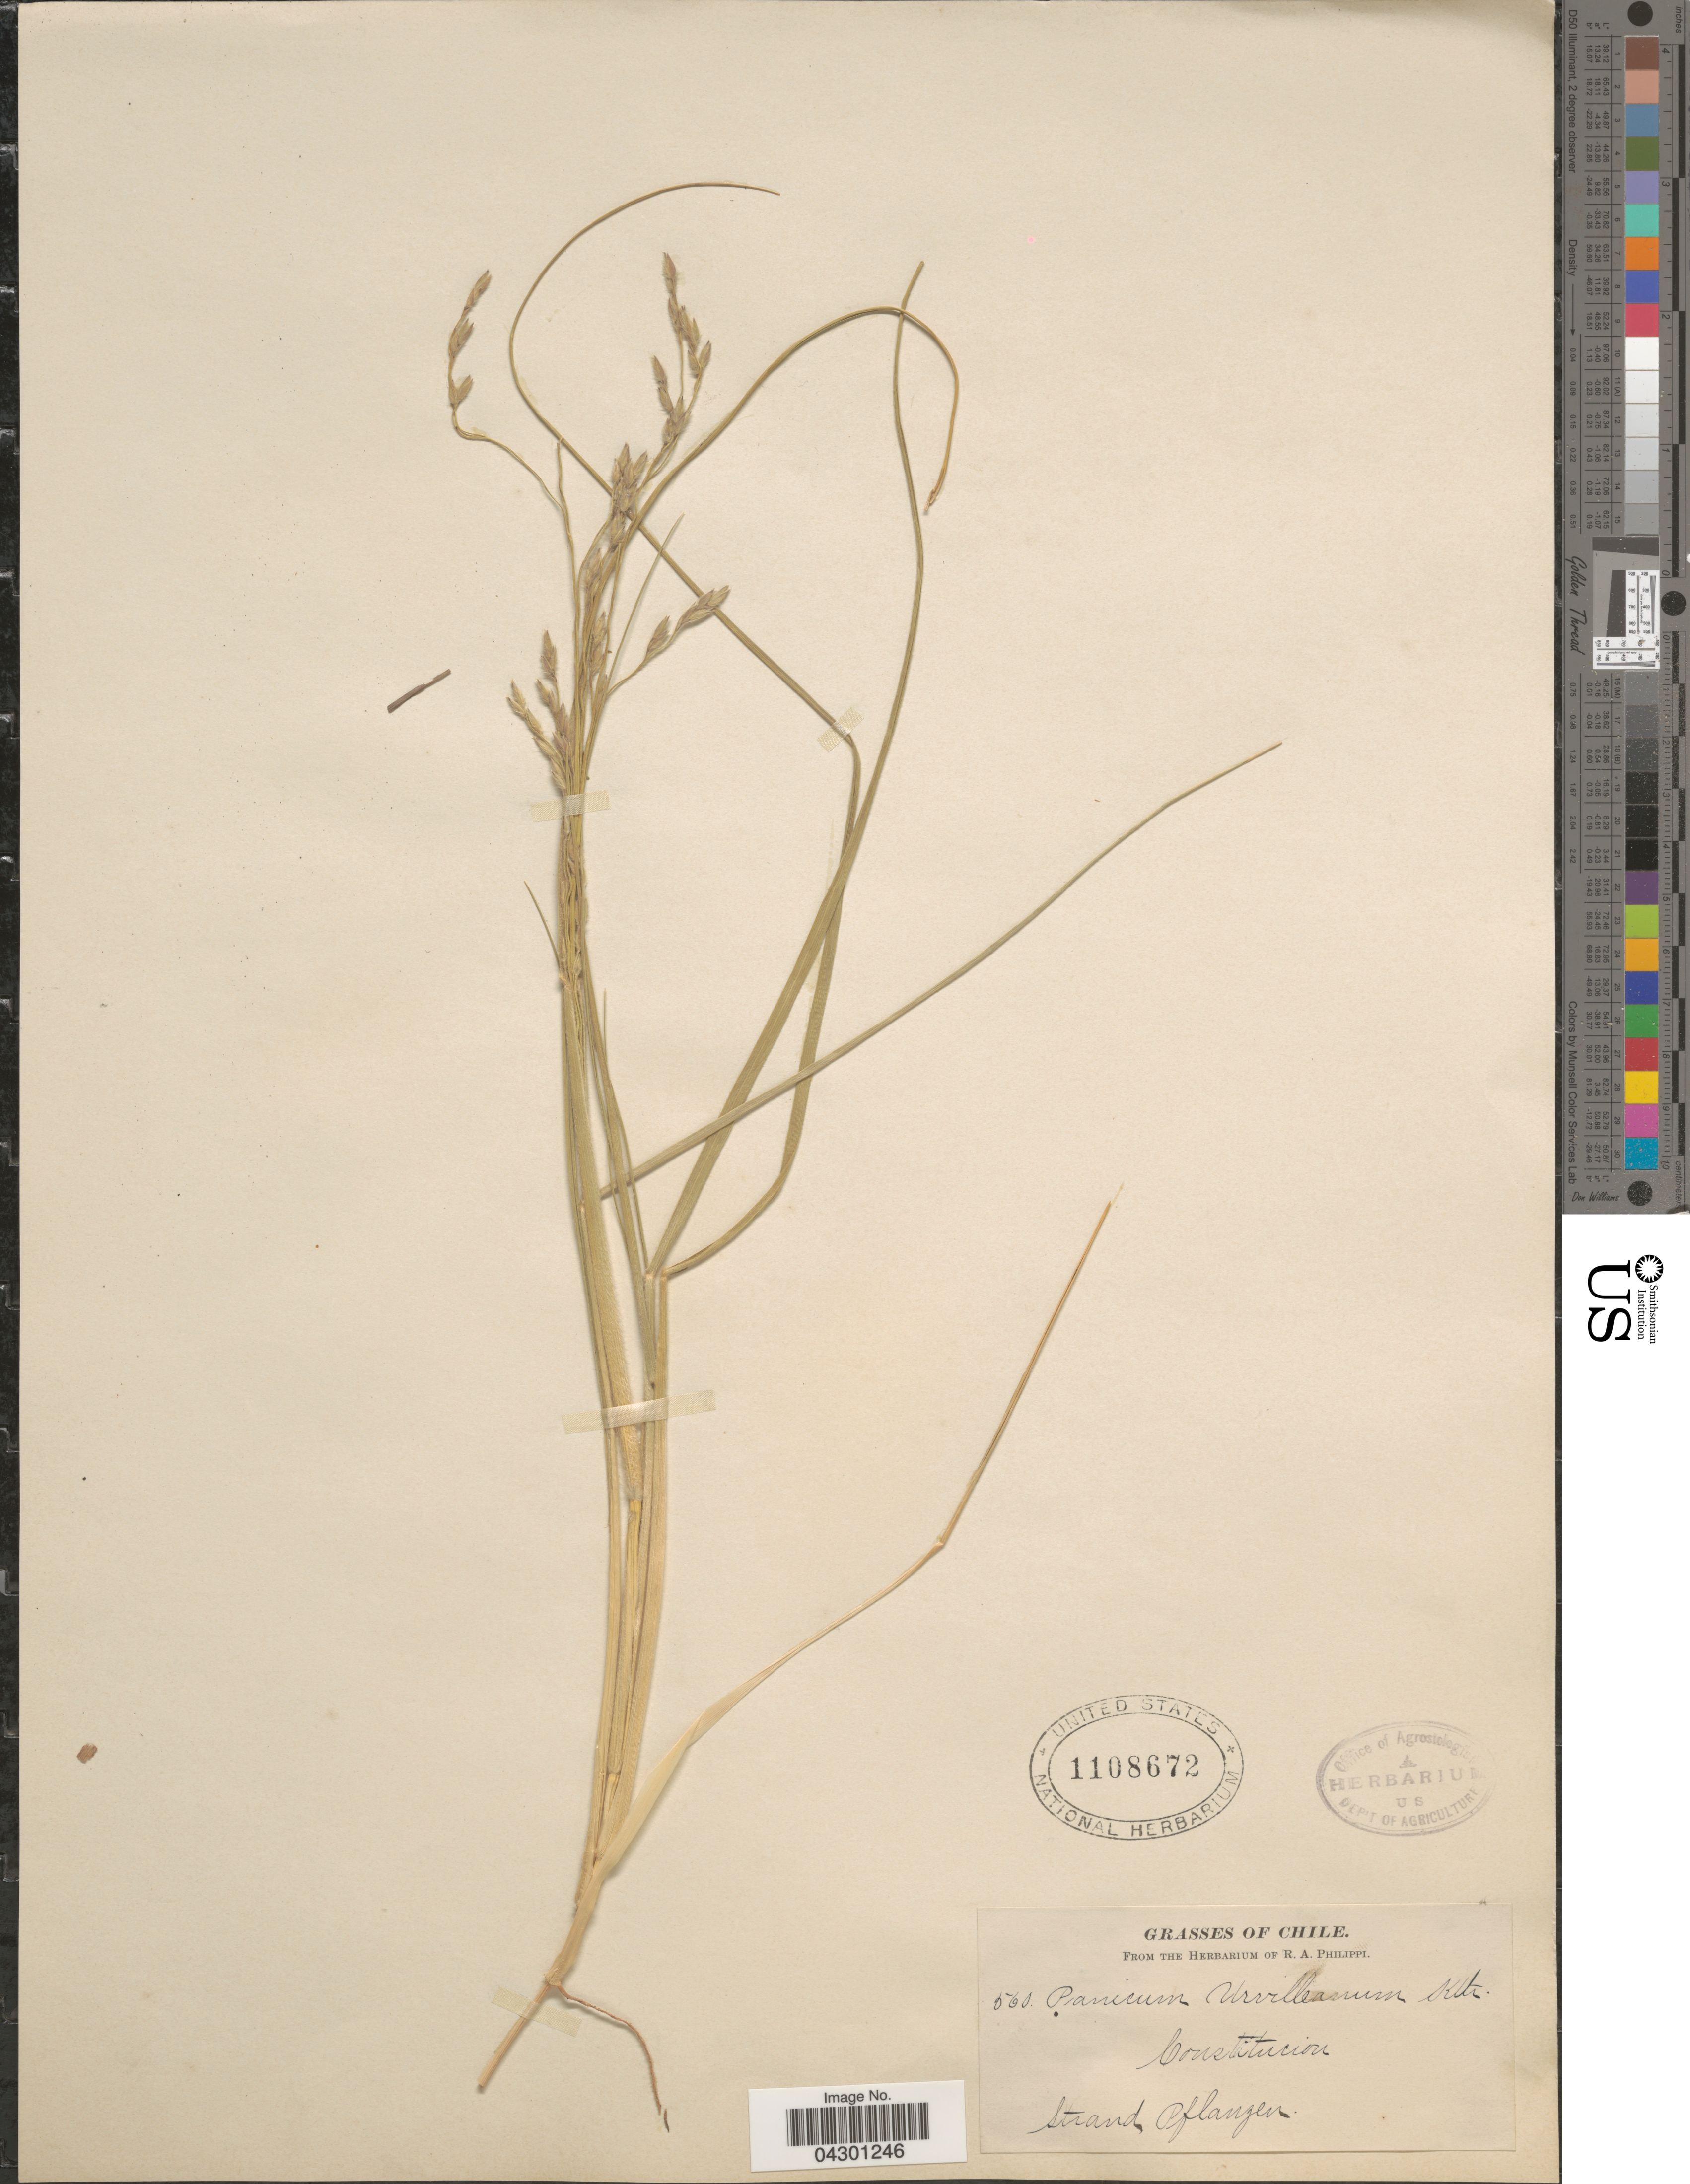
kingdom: Plantae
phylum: Tracheophyta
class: Liliopsida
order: Poales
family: Poaceae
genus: Panicum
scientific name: Panicum urvilleanum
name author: Kunth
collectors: ex. herb. R.A. Philippi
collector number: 560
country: Chile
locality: Coustitucion. Strand Pflanzen.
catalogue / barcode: US 1108672